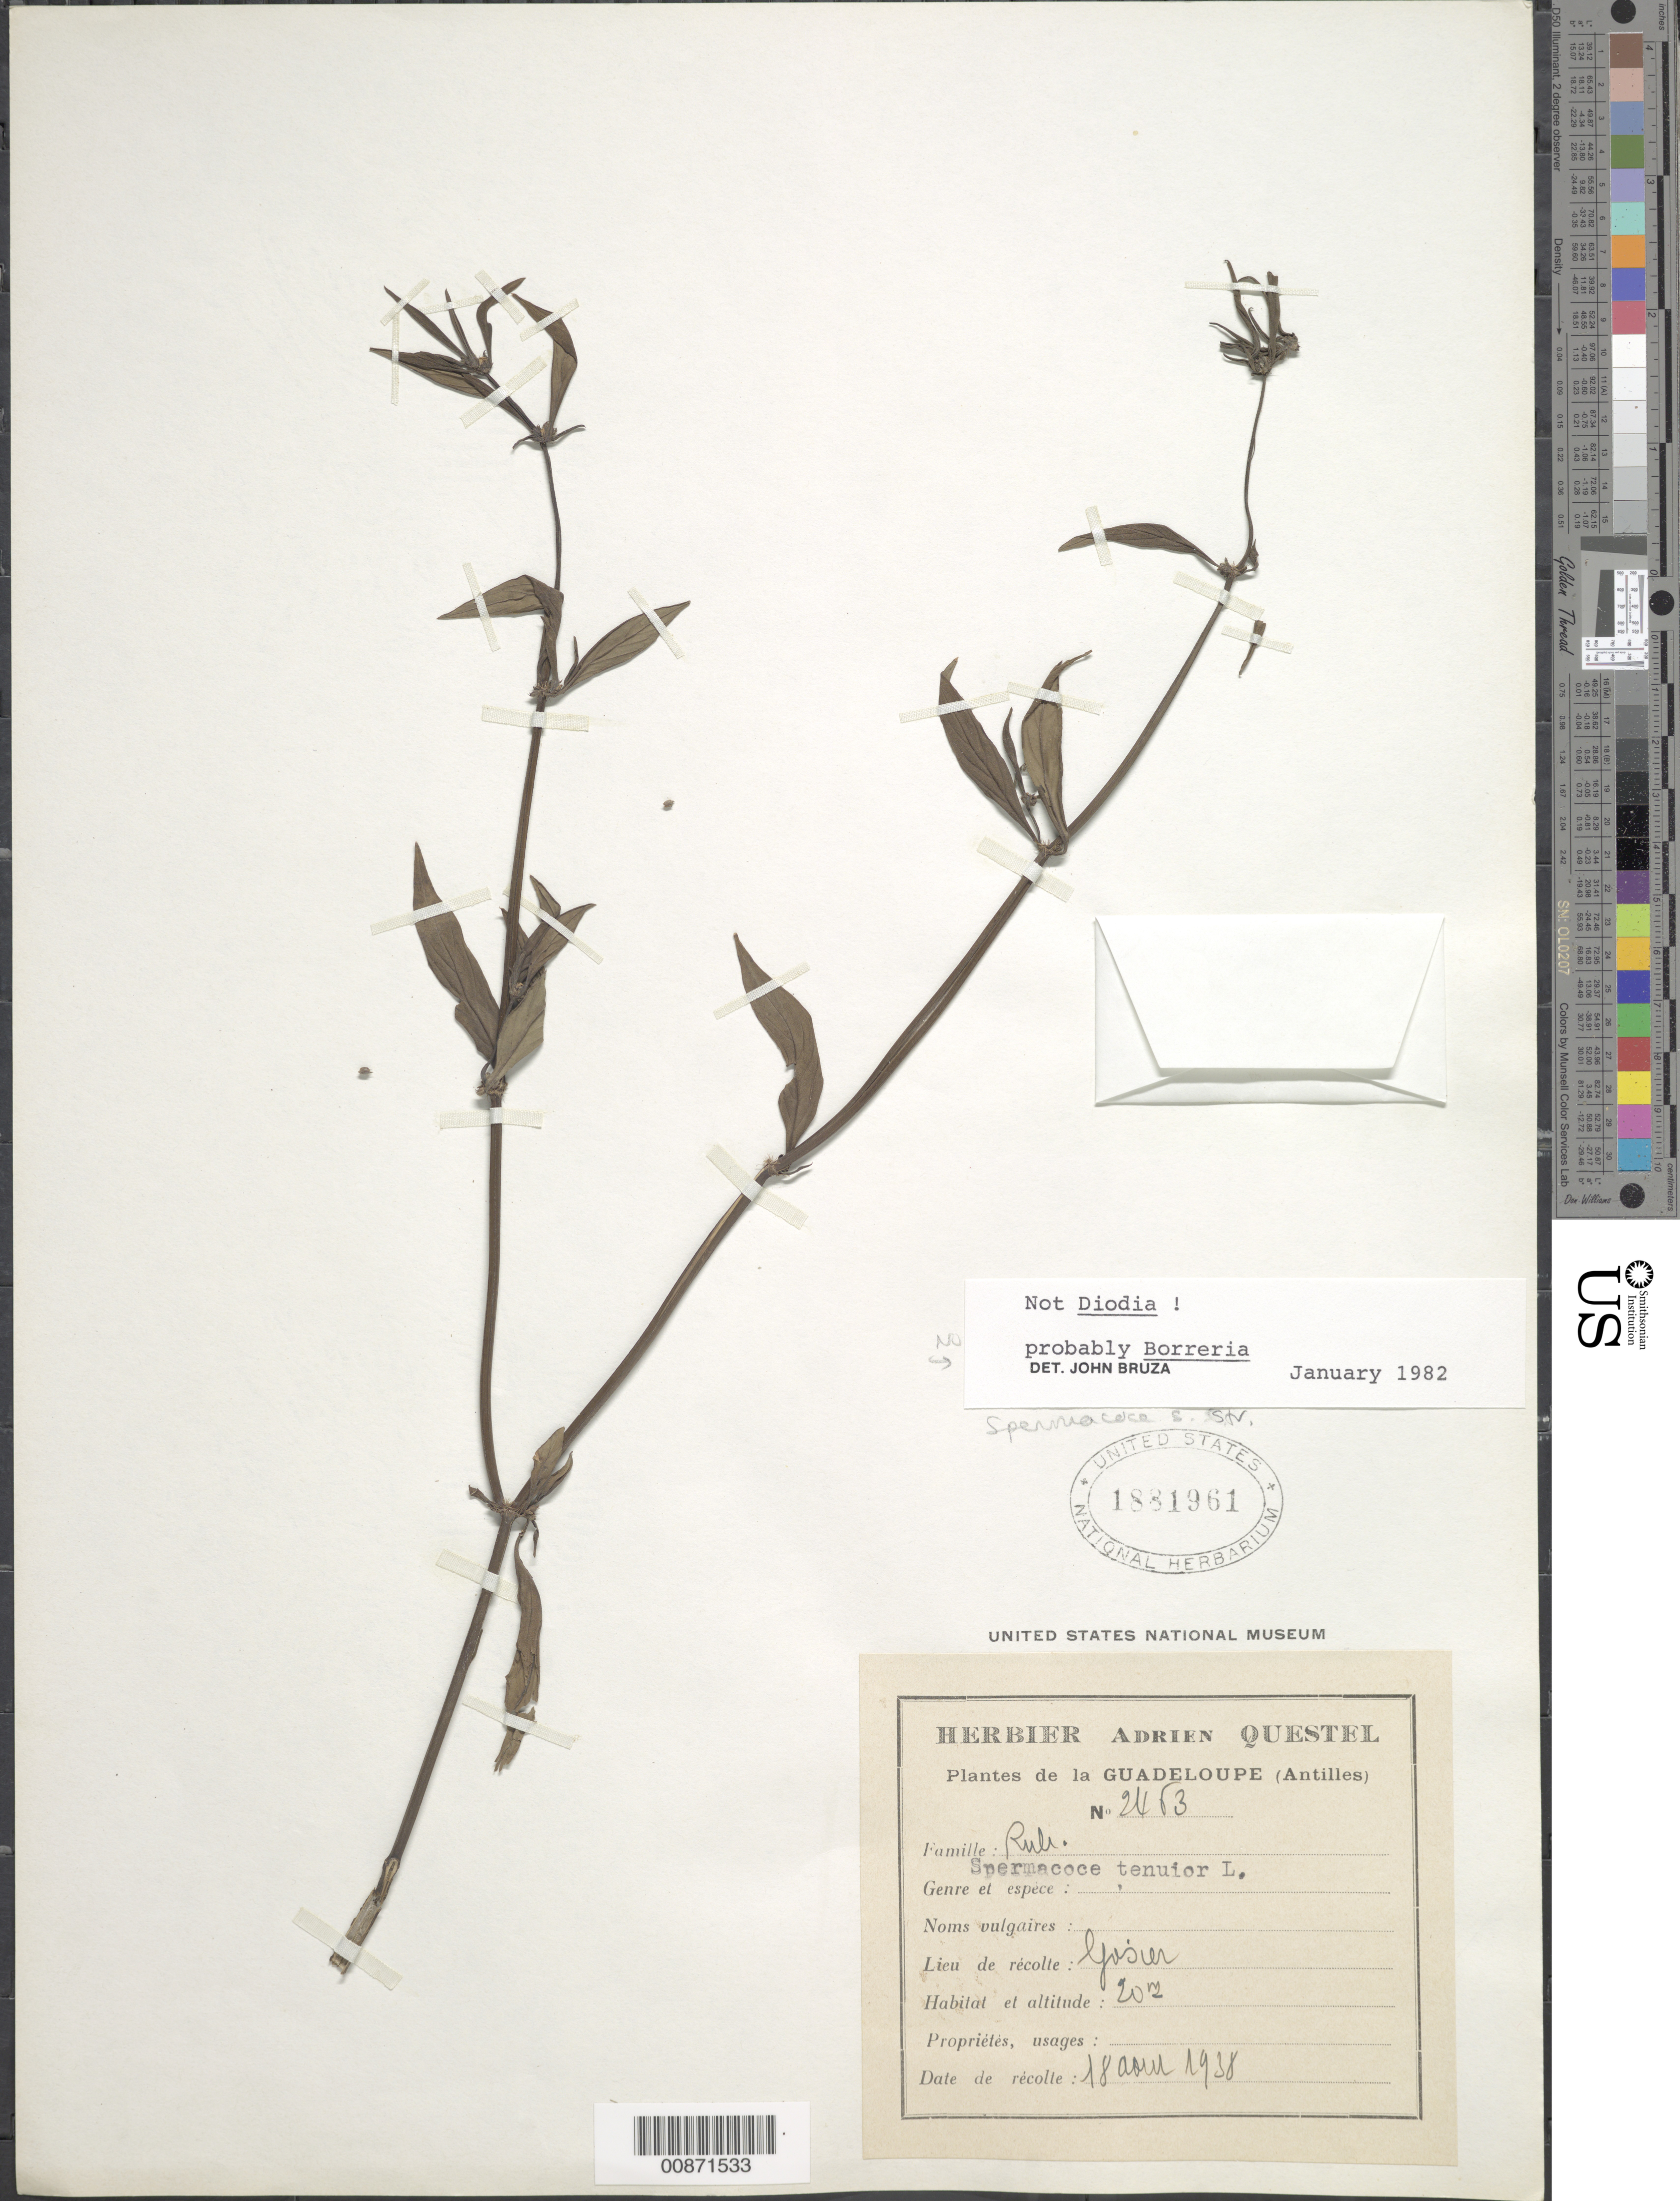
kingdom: Plantae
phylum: Tracheophyta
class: Magnoliopsida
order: Gentianales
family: Rubiaceae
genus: Spermacoce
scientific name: Spermacoce sp.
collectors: A. Questel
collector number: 2463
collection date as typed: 18 Aug 1938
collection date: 1938-08-18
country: Guadeloupe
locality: Goser (sp?)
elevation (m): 20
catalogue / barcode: US 1881961